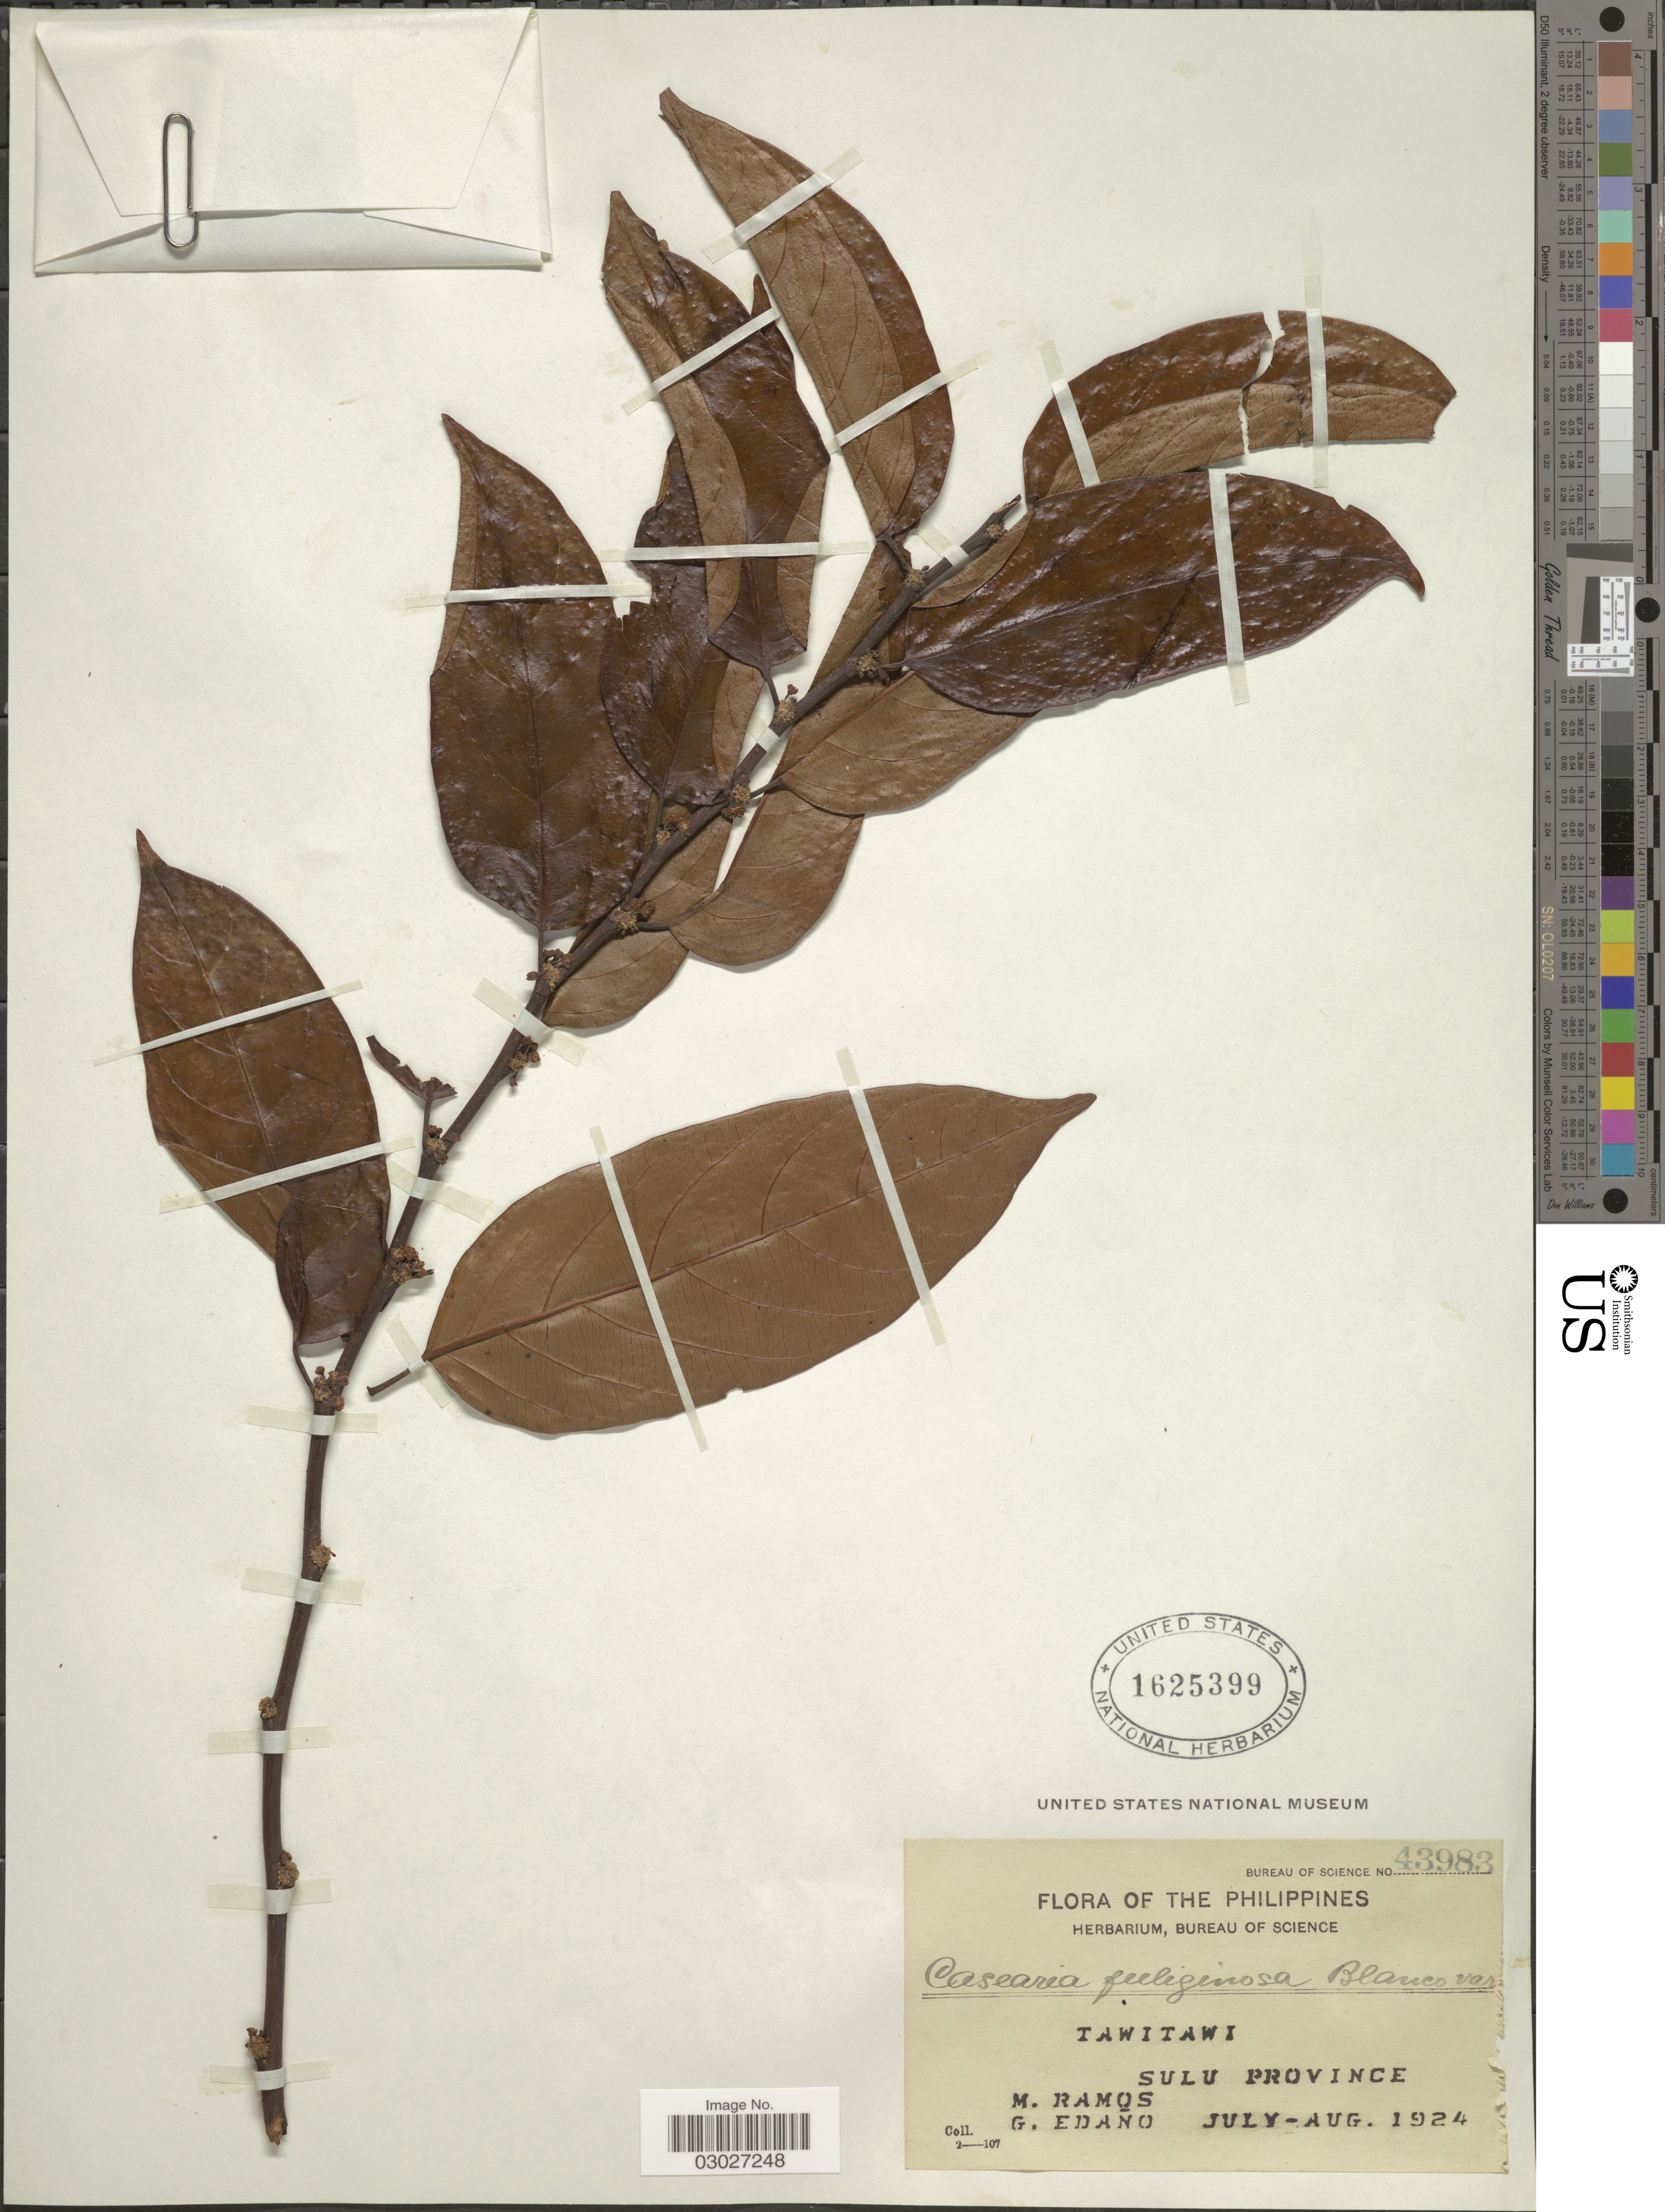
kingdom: Plantae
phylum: Tracheophyta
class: Magnoliopsida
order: Malpighiales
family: Salicaceae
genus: Casearia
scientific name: Casearia fuliginosa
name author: (Blanco) Blanco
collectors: M. Ramos & G. Edaño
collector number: Bureau of Science 43983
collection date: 1924-07/1924-08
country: Philippines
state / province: Muslim Mindanao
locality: Tawitawi, Sulu Province.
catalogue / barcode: US 1625399